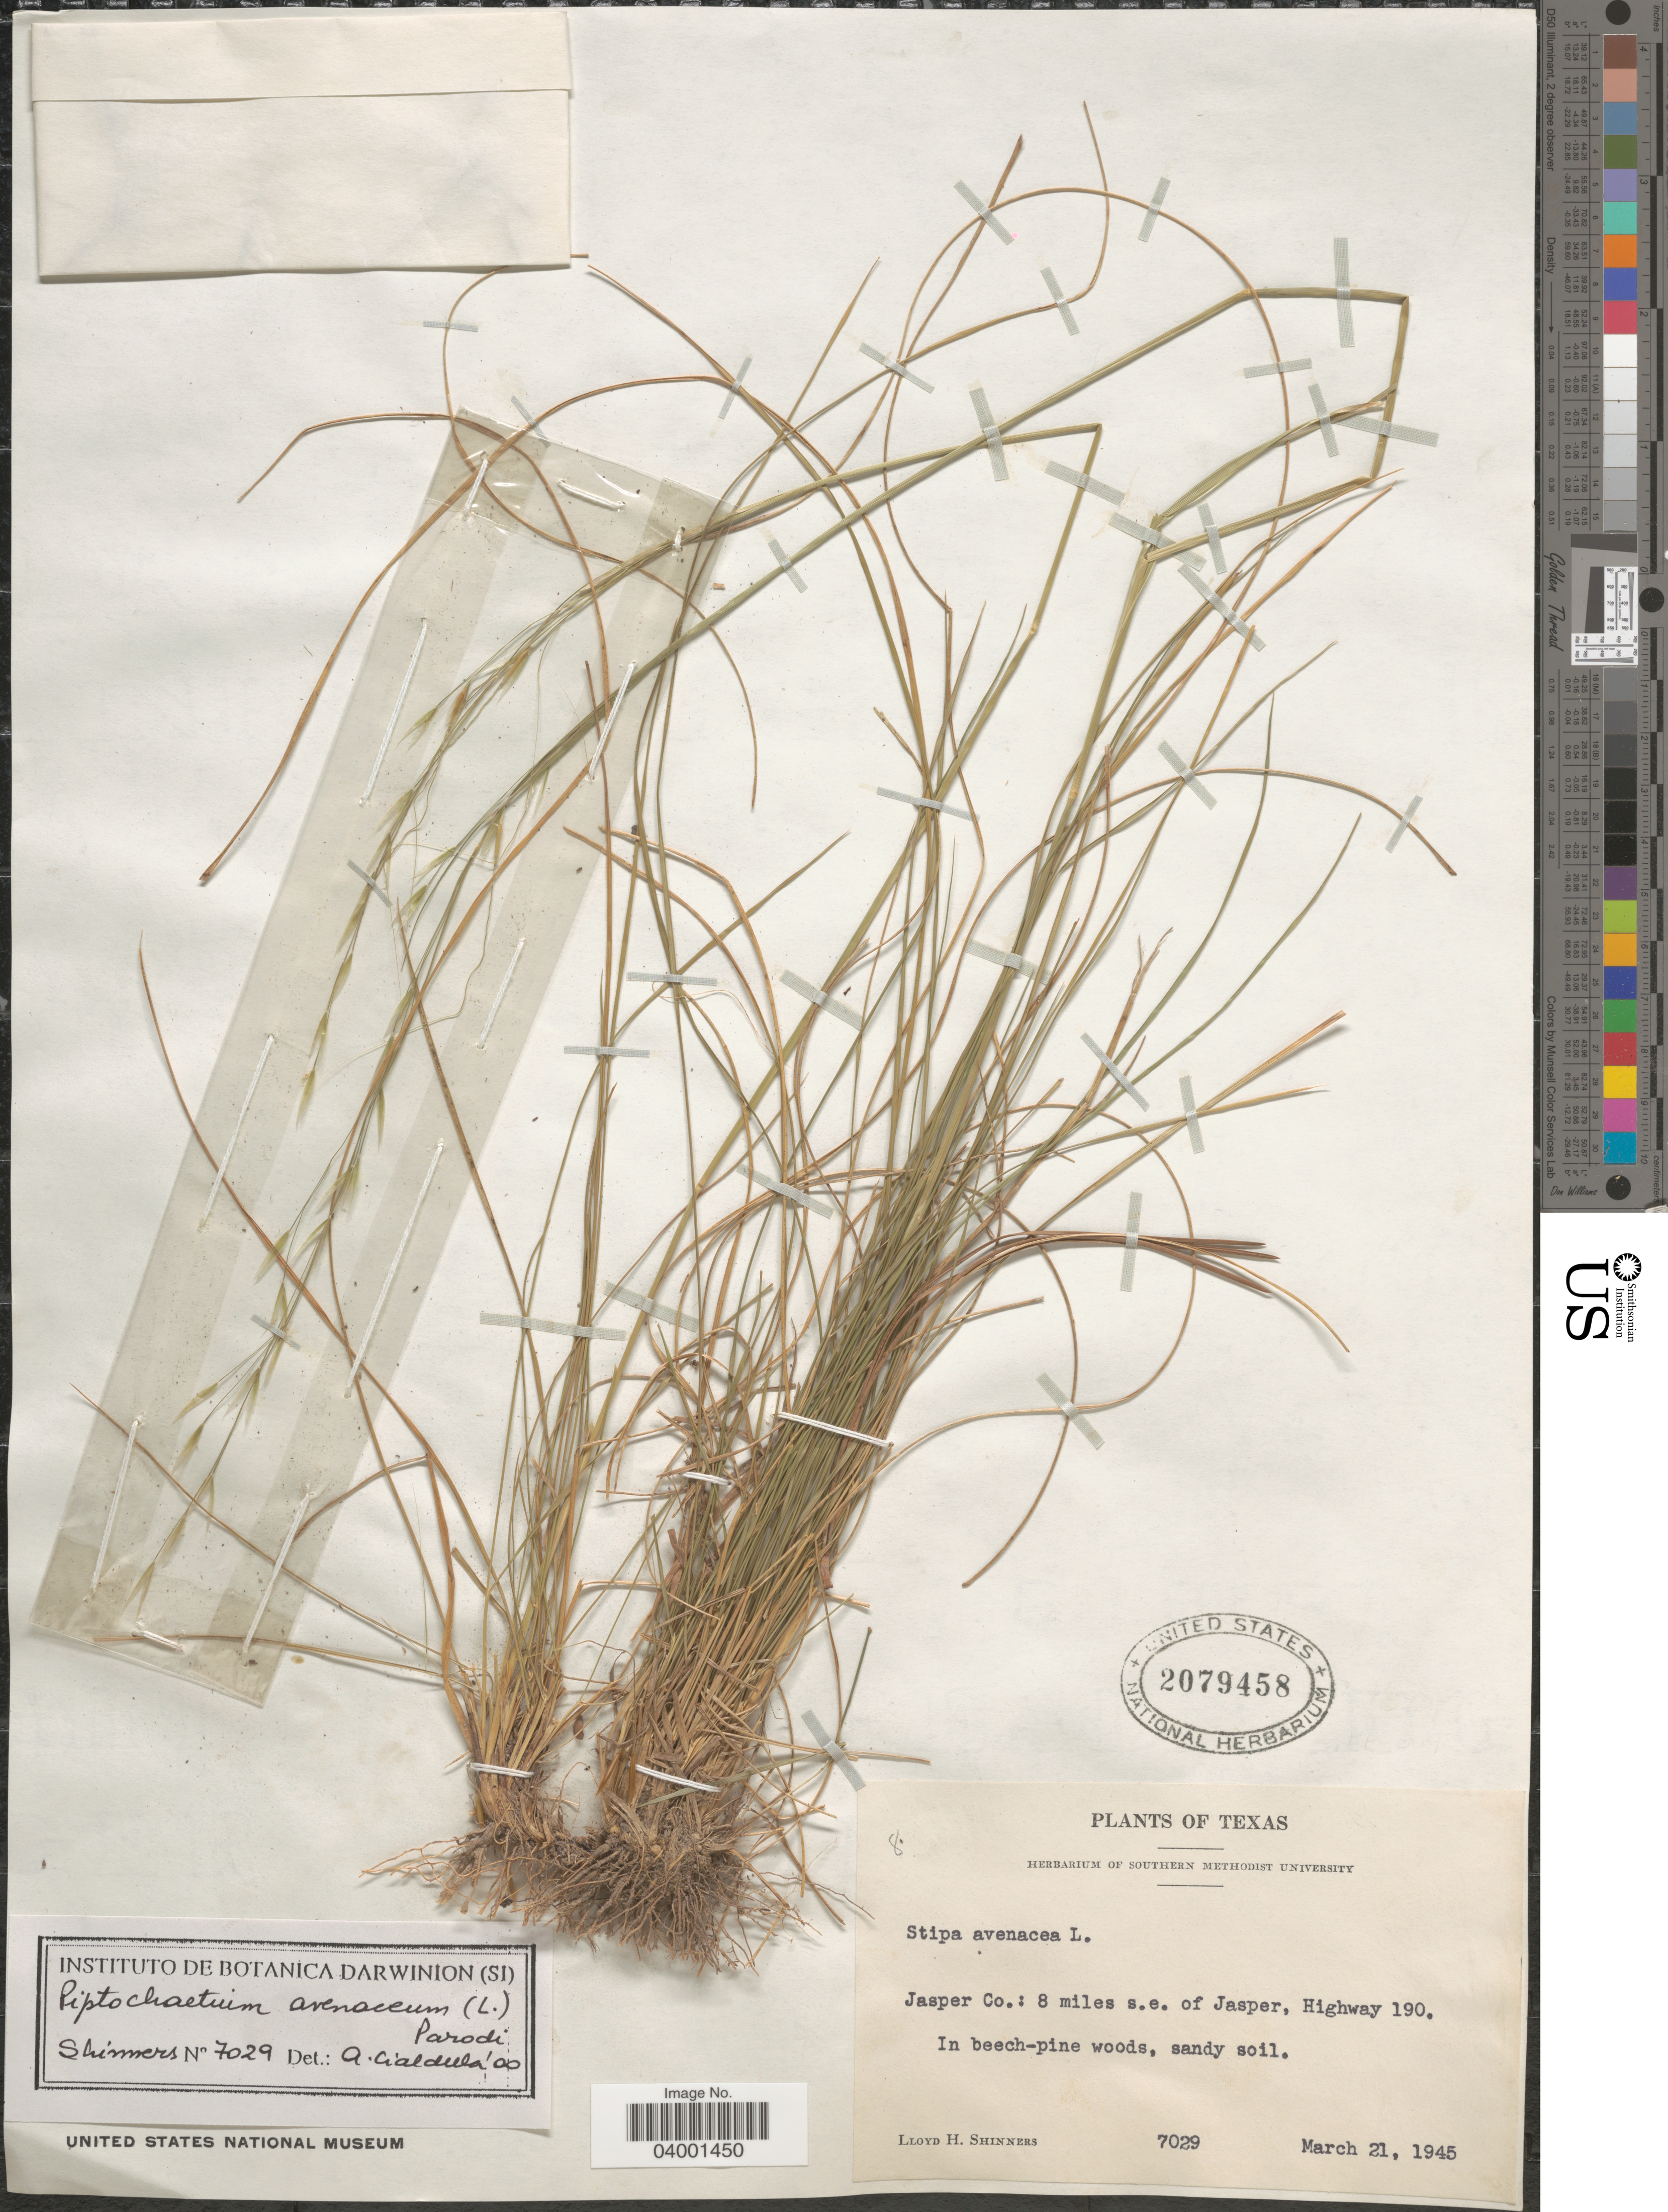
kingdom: Plantae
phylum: Tracheophyta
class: Liliopsida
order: Poales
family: Poaceae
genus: Piptochaetium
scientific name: Piptochaetium avenaceum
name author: (L.) Parodi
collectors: L. H. Shinners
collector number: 7029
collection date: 1945-03-21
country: United States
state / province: Texas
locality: Jasper Co.: 8 miles s.e. of Jasper, Highway 190.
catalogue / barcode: US 2079458